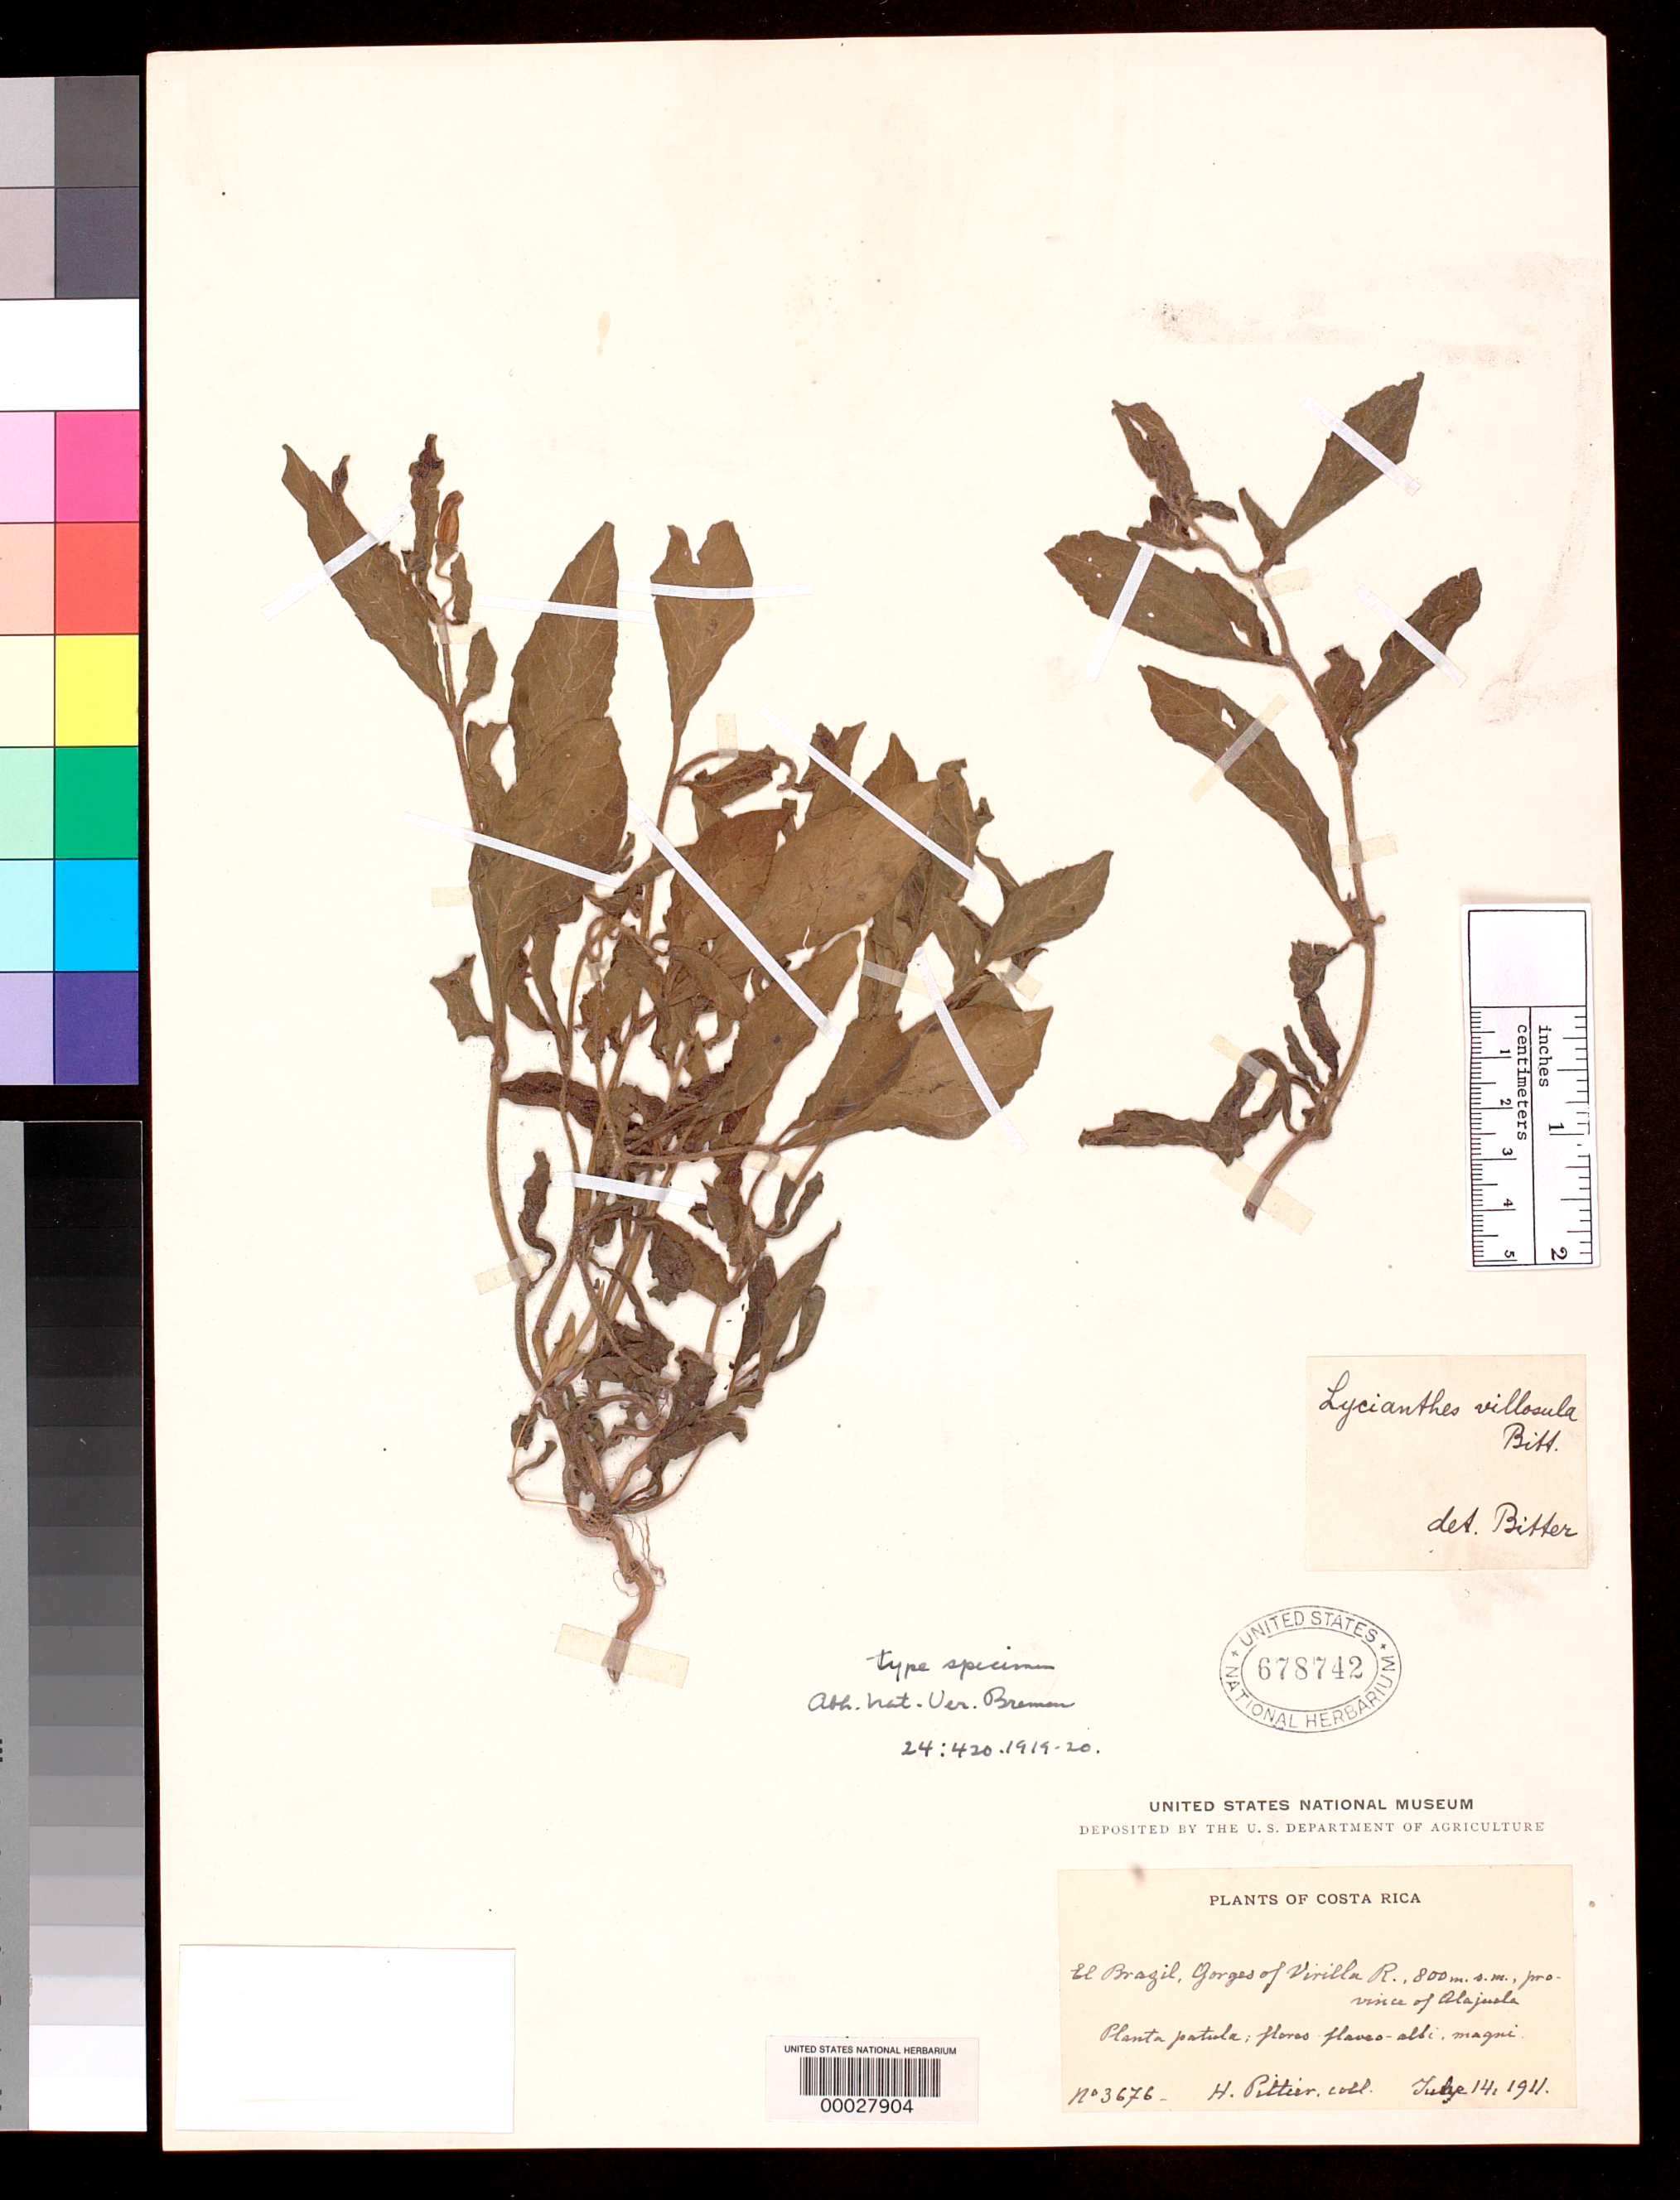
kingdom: Plantae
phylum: Tracheophyta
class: Magnoliopsida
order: Solanales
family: Solanaceae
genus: Lycianthes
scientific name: Lycianthes villosula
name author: Bitter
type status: Type Collection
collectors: H. F. Pittier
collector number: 3676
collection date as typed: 14 Jun 1911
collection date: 1911-06-14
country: Costa Rica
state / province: Alajuela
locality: El Brazil, gorges of Virilla R.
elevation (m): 800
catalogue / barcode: US 678742